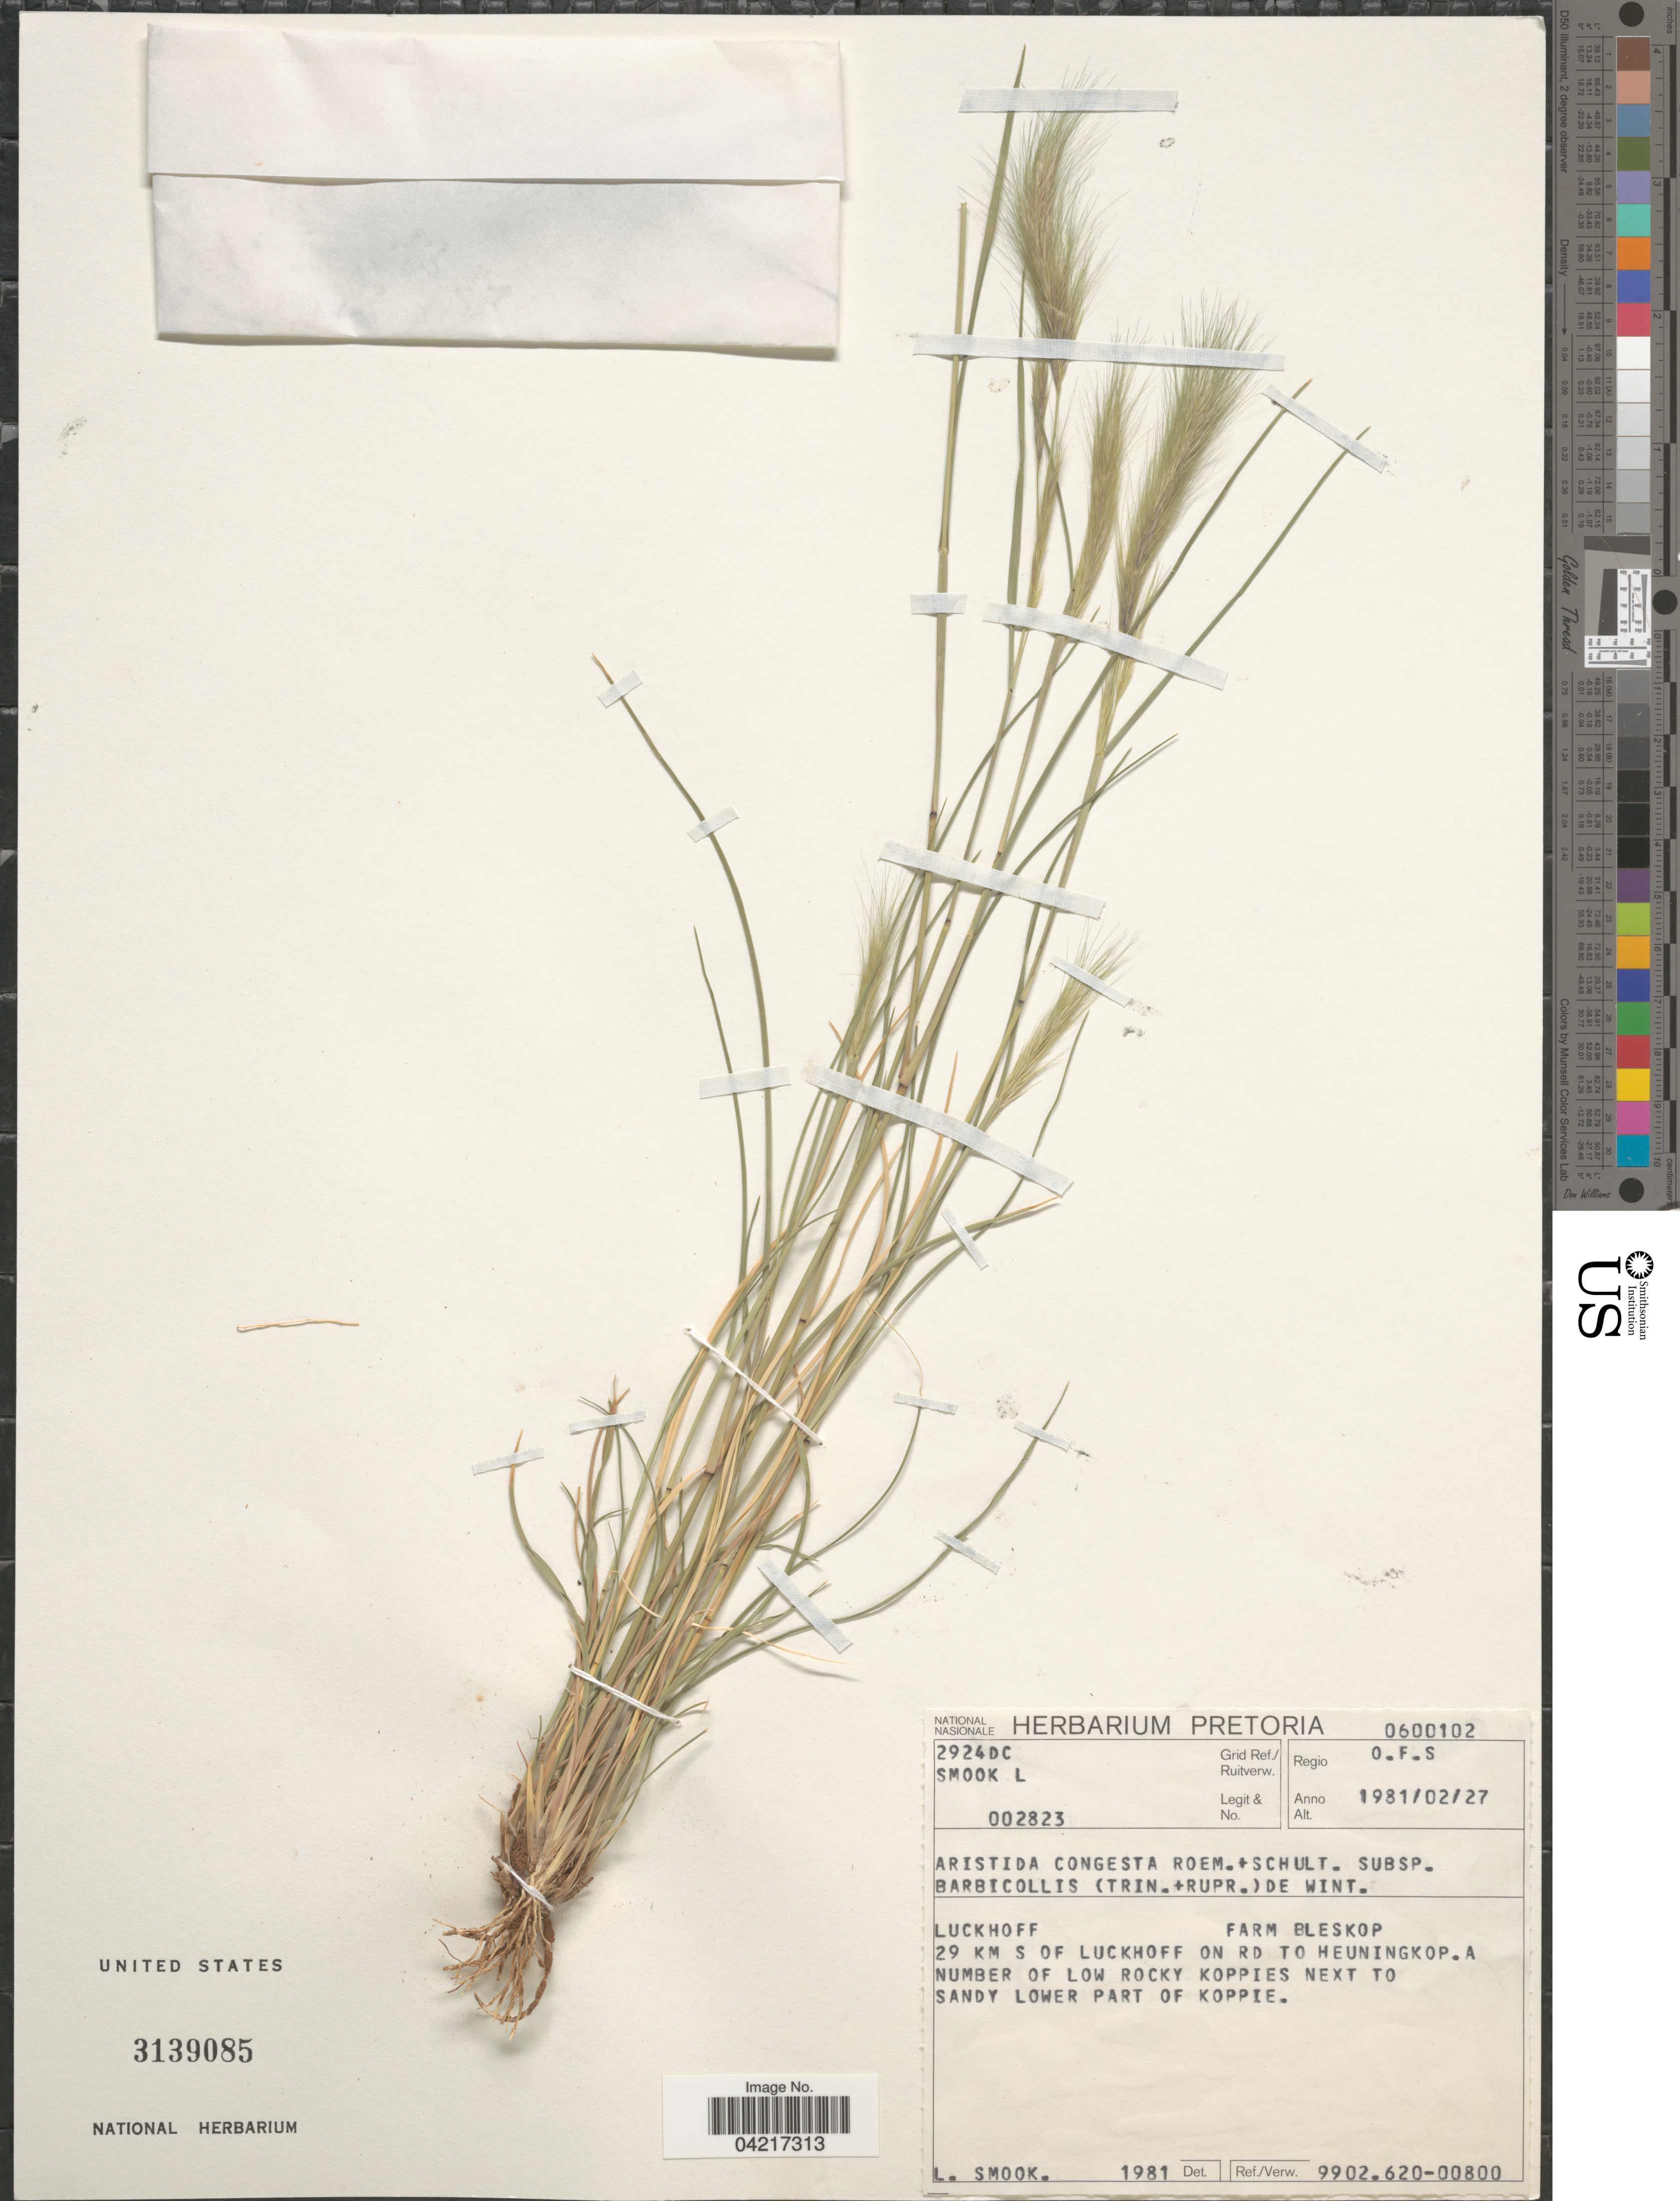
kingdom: Plantae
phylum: Tracheophyta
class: Liliopsida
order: Poales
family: Poaceae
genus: Aristida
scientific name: Aristida congesta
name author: Roem. & Schult.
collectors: L. Smook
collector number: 002823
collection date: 1981-02-27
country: South Africa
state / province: Free State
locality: Grid Ref./ Ruitverw. 2924DC. Regio O.F.S. Luckhoff Farm Bleskop. 29 km S of Luckhoff on Rd to Heuningkop. A number of low rocky koppies next to sandy lower part of koppie.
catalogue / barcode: US 3139085